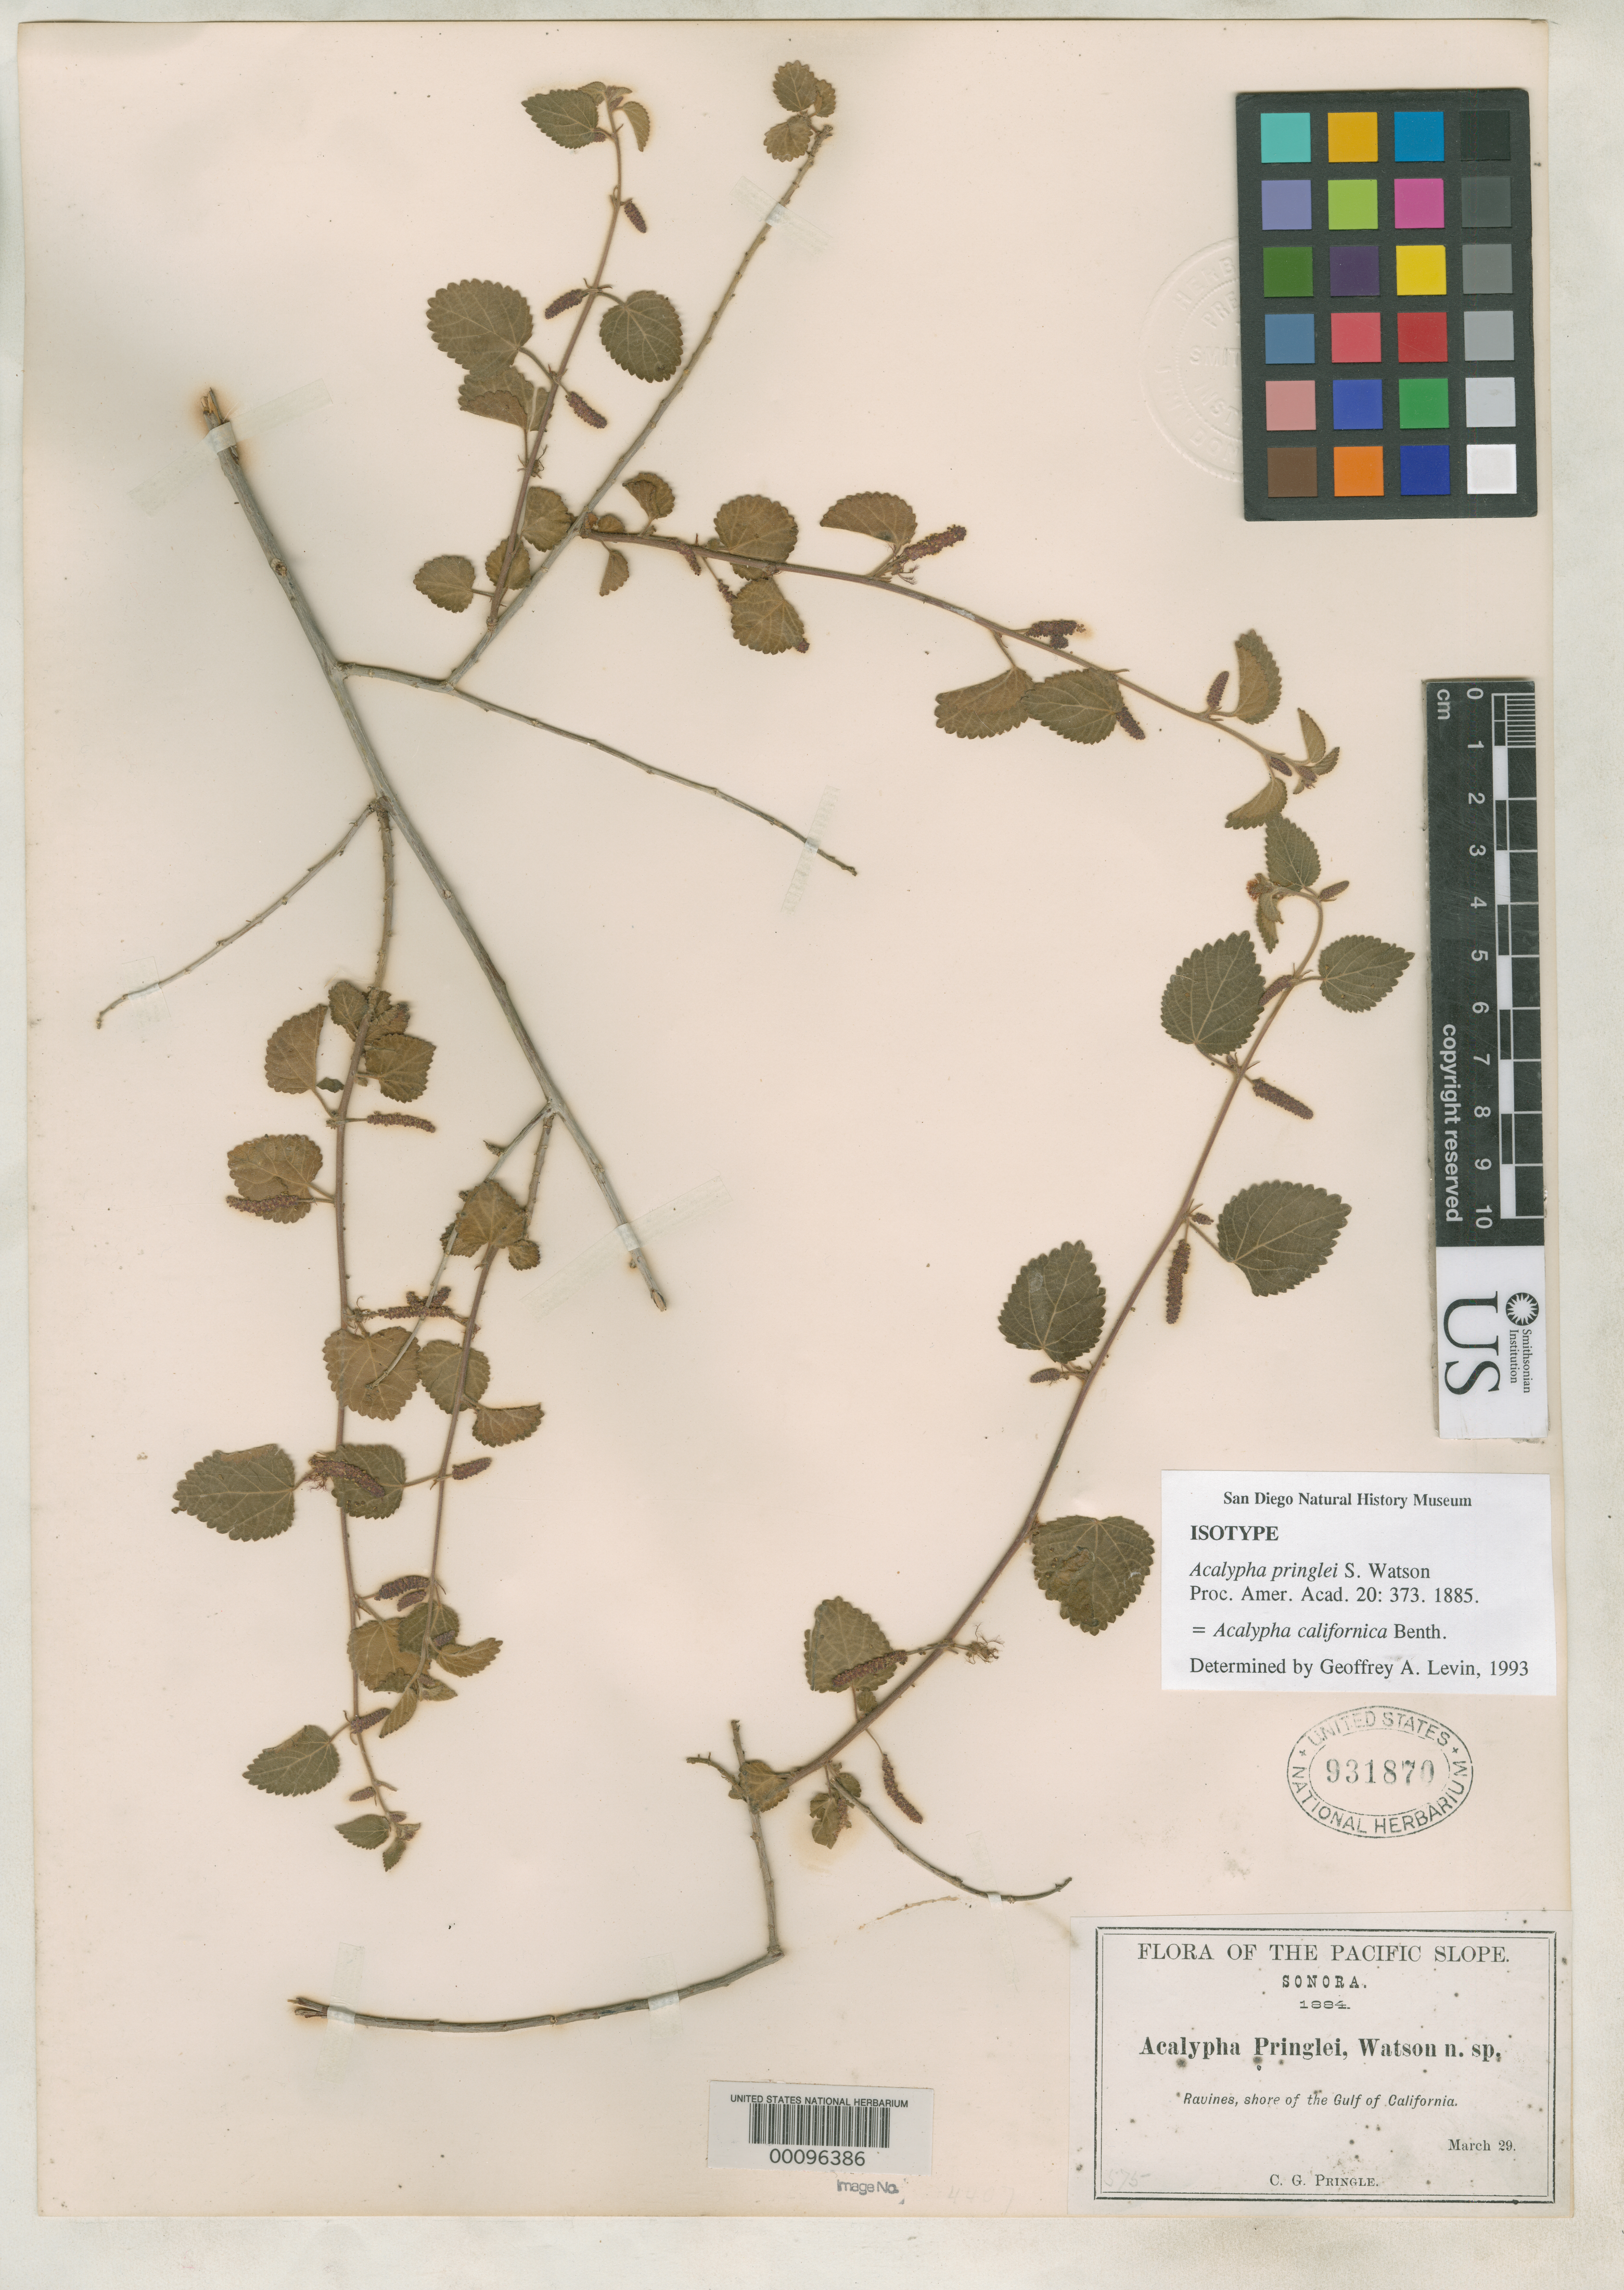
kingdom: Plantae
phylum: Tracheophyta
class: Magnoliopsida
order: Malpighiales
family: Euphorbiaceae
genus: Acalypha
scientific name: Acalypha pringlei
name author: S. Watson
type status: Isotype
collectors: C. G. Pringle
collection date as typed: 29 Mar 1884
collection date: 1884-03-29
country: Mexico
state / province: Sonora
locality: Shore of Gulf of California.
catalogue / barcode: US 931870